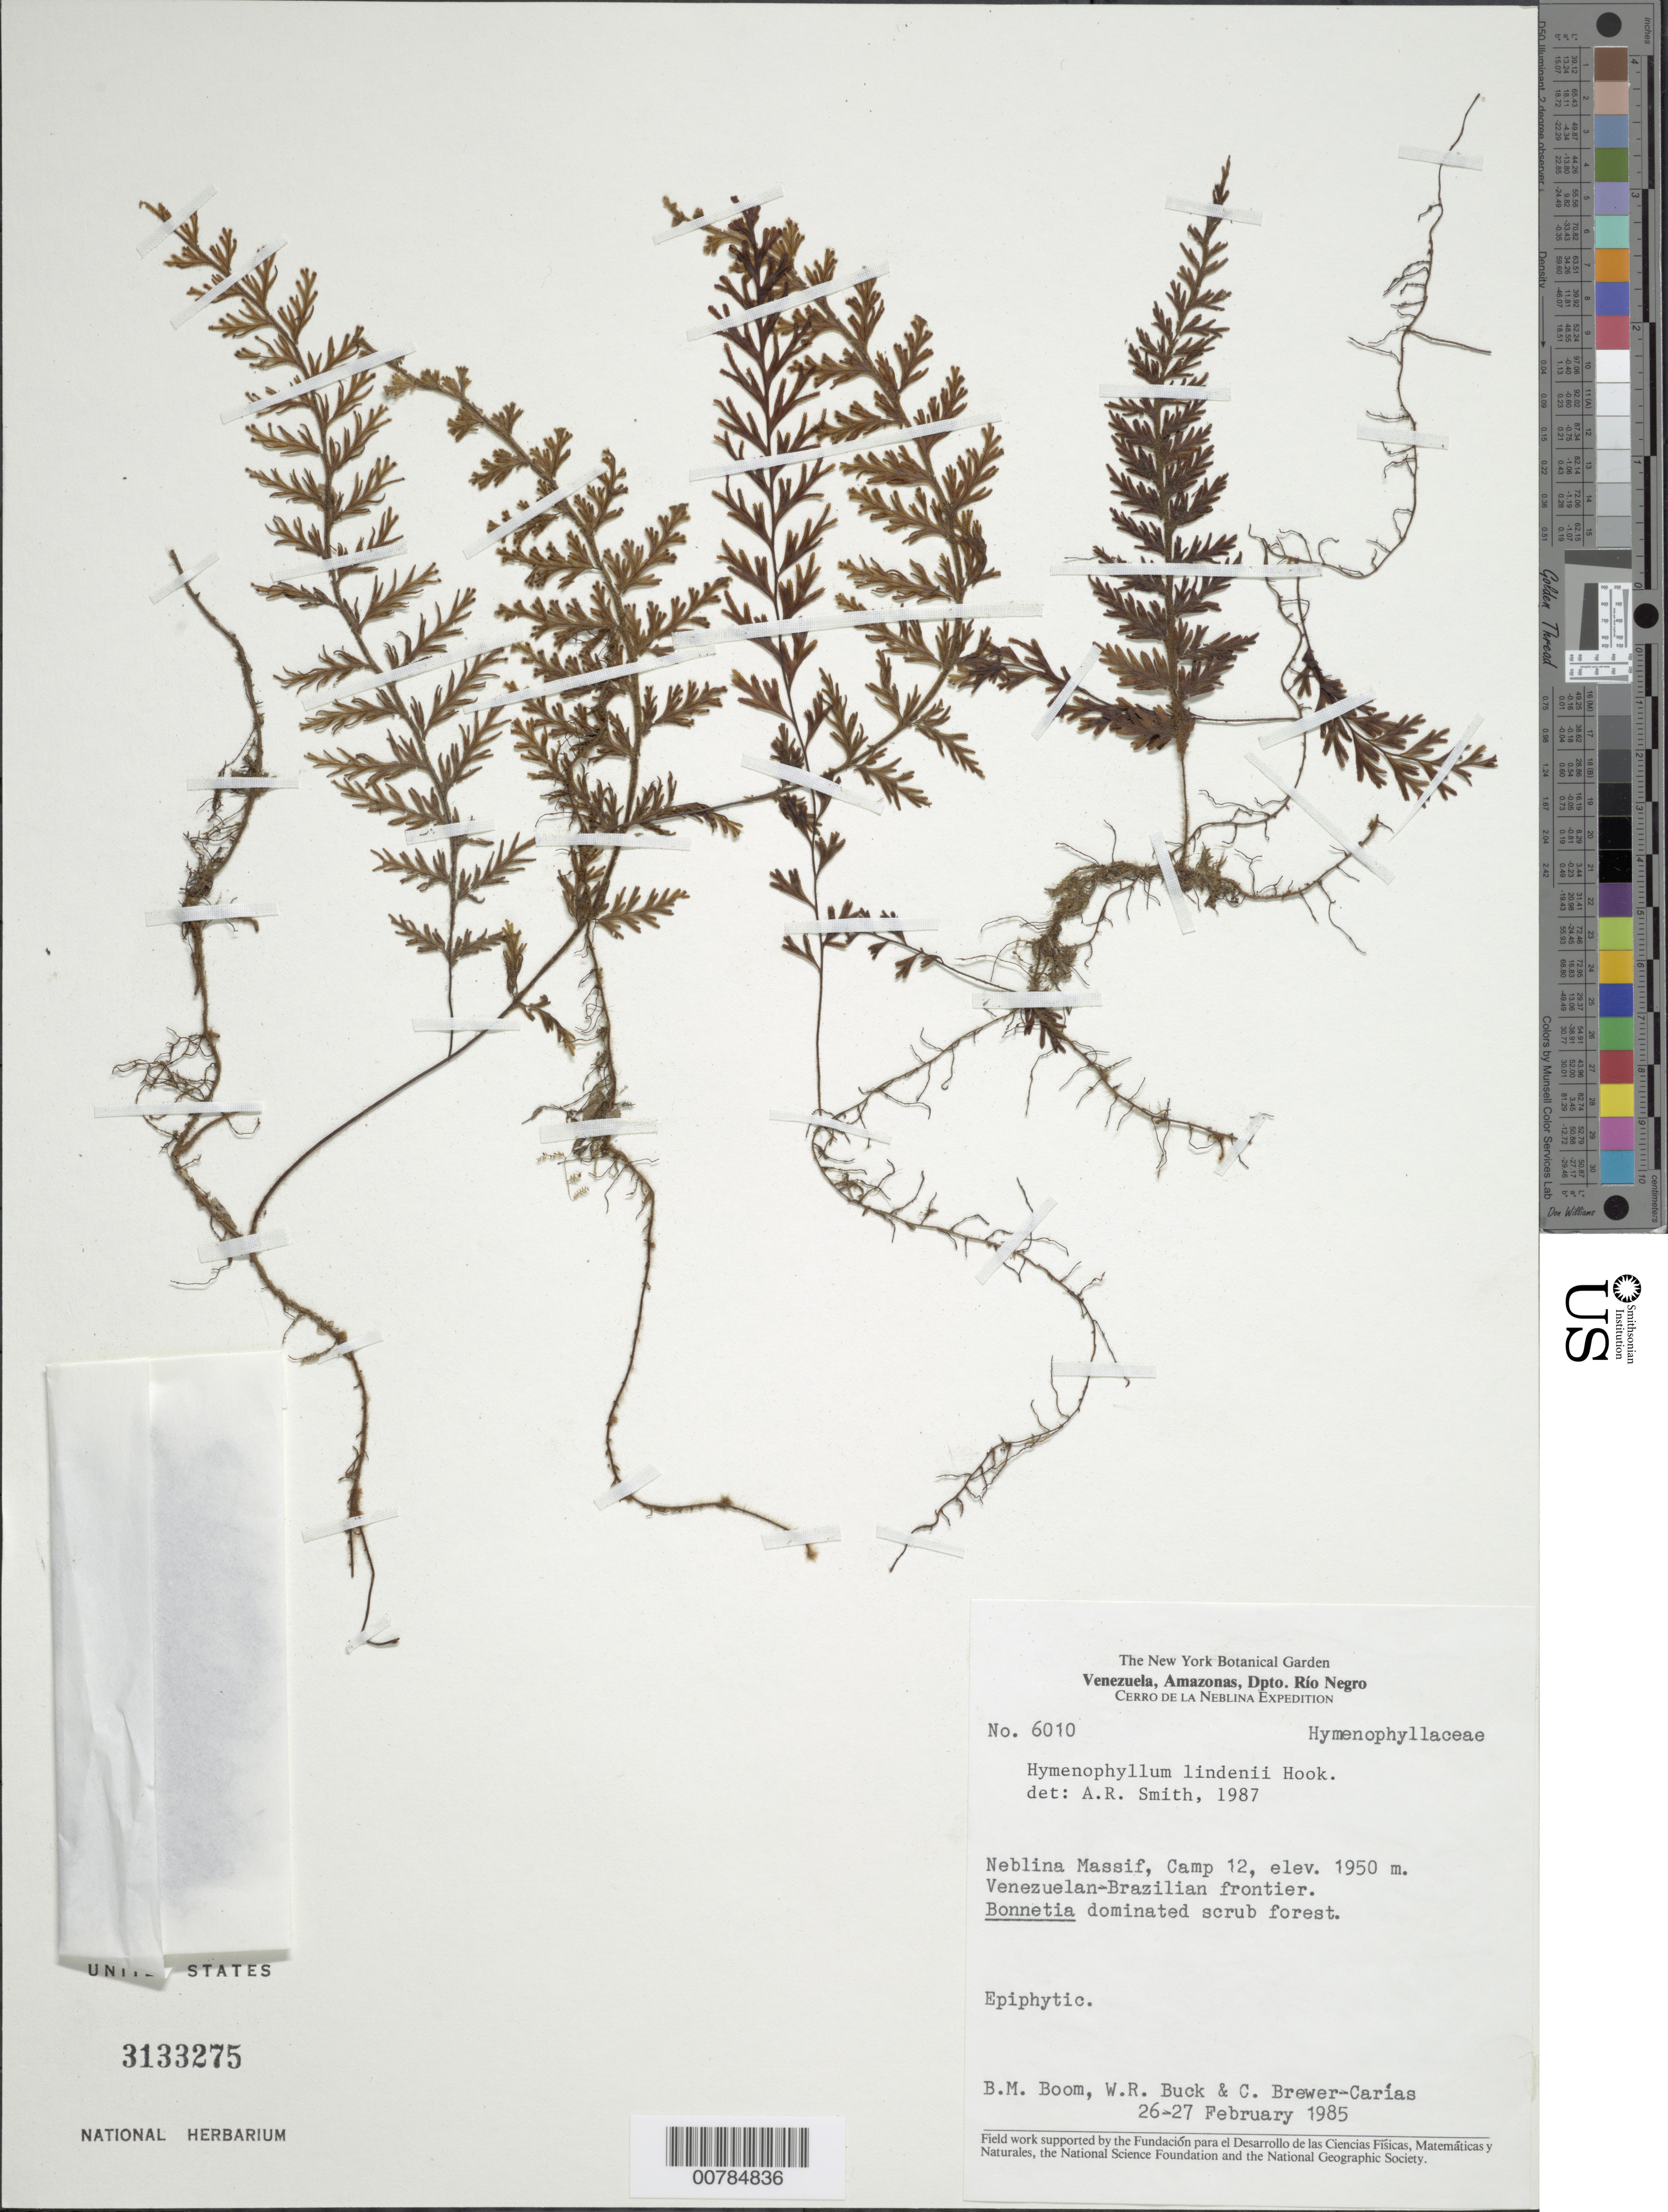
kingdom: Plantae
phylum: Tracheophyta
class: Polypodiopsida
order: Hymenophyllales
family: Hymenophyllaceae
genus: Hymenophyllum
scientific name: Hymenophyllum lindenii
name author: Hook.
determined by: Smith, Alan R., (UC)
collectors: B. M. Boom, W. R. Buck & C. Brewer-Carias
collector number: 6010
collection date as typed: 26-Feb-85 to 27-Feb-85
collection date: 1985-02-26/1985-02-27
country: Venezuela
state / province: Amazonas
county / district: Río Negro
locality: Neblina Massif, Camp 12, Venezuelan-Brazilian frontier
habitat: Bonnetia dominated scrub forest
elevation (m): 1950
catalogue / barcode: US 3133275